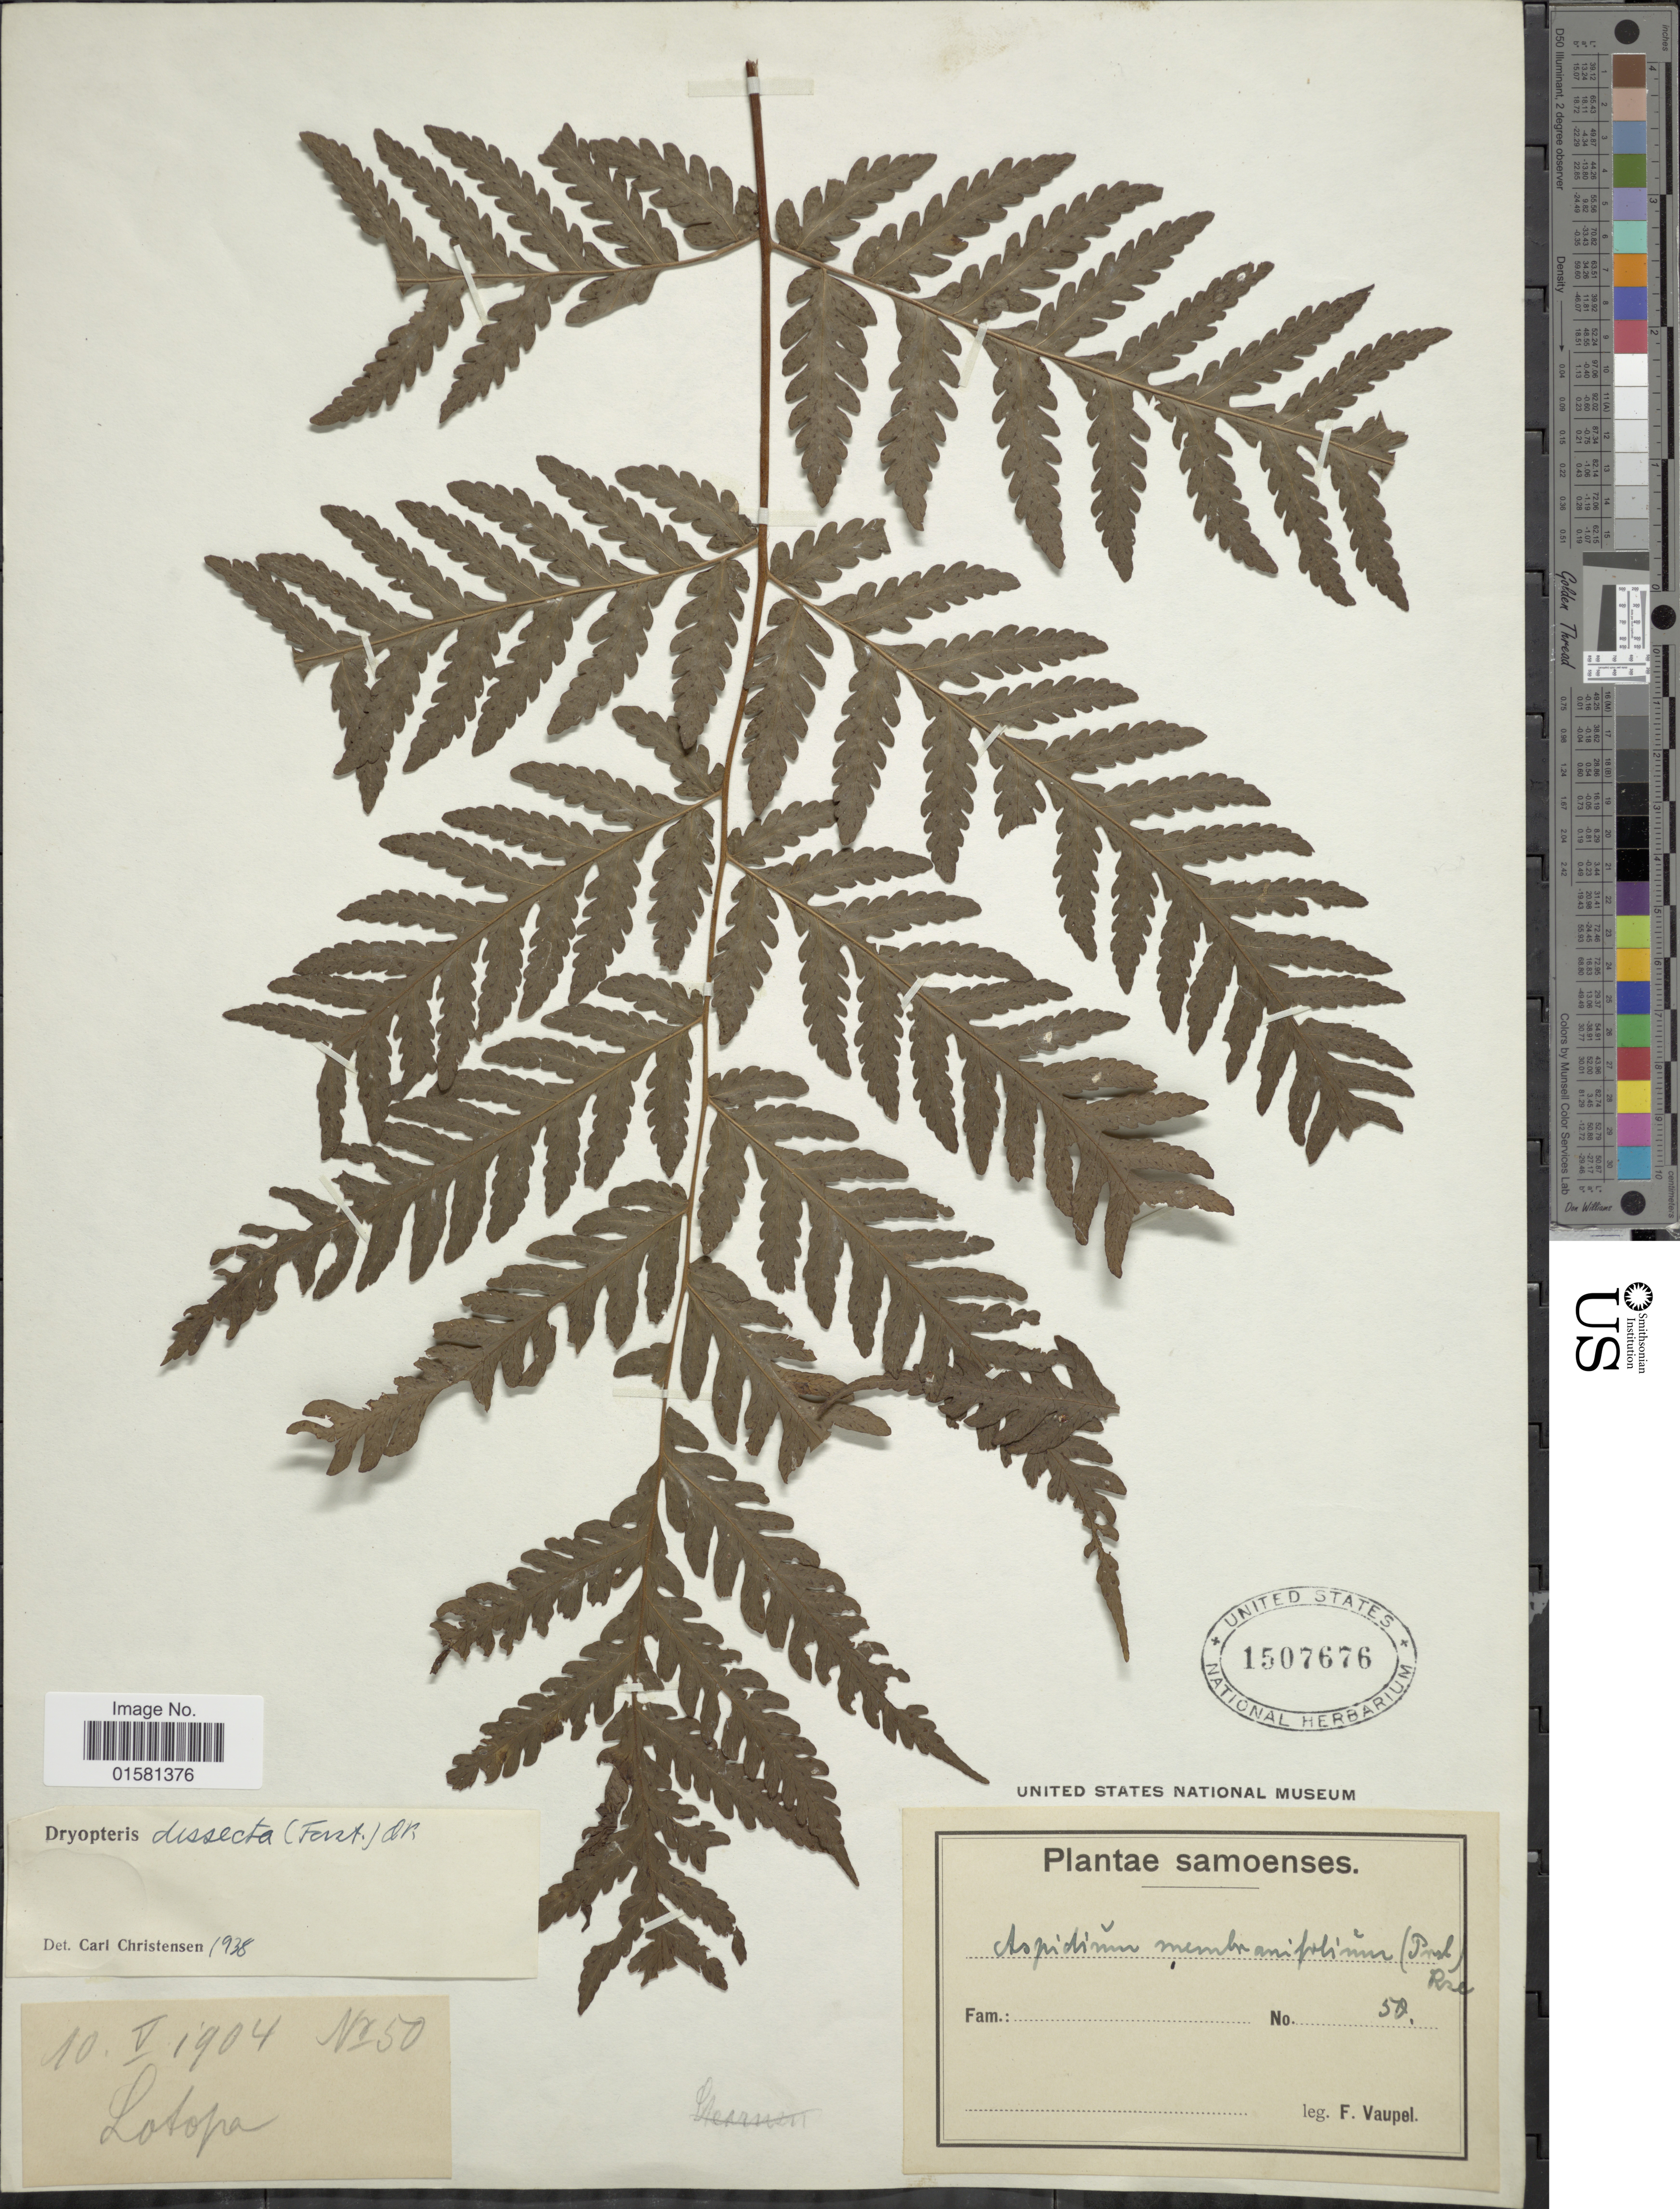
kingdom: Plantae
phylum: Tracheophyta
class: Polypodiopsida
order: Polypodiales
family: Tectariaceae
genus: Tectaria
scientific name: Tectaria dissecta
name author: (G. Forst.) Lellinger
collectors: F. Vaupel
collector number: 50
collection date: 1904-05-10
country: Samoa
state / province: Tuamasaga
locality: Lotopa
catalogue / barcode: US 1507676